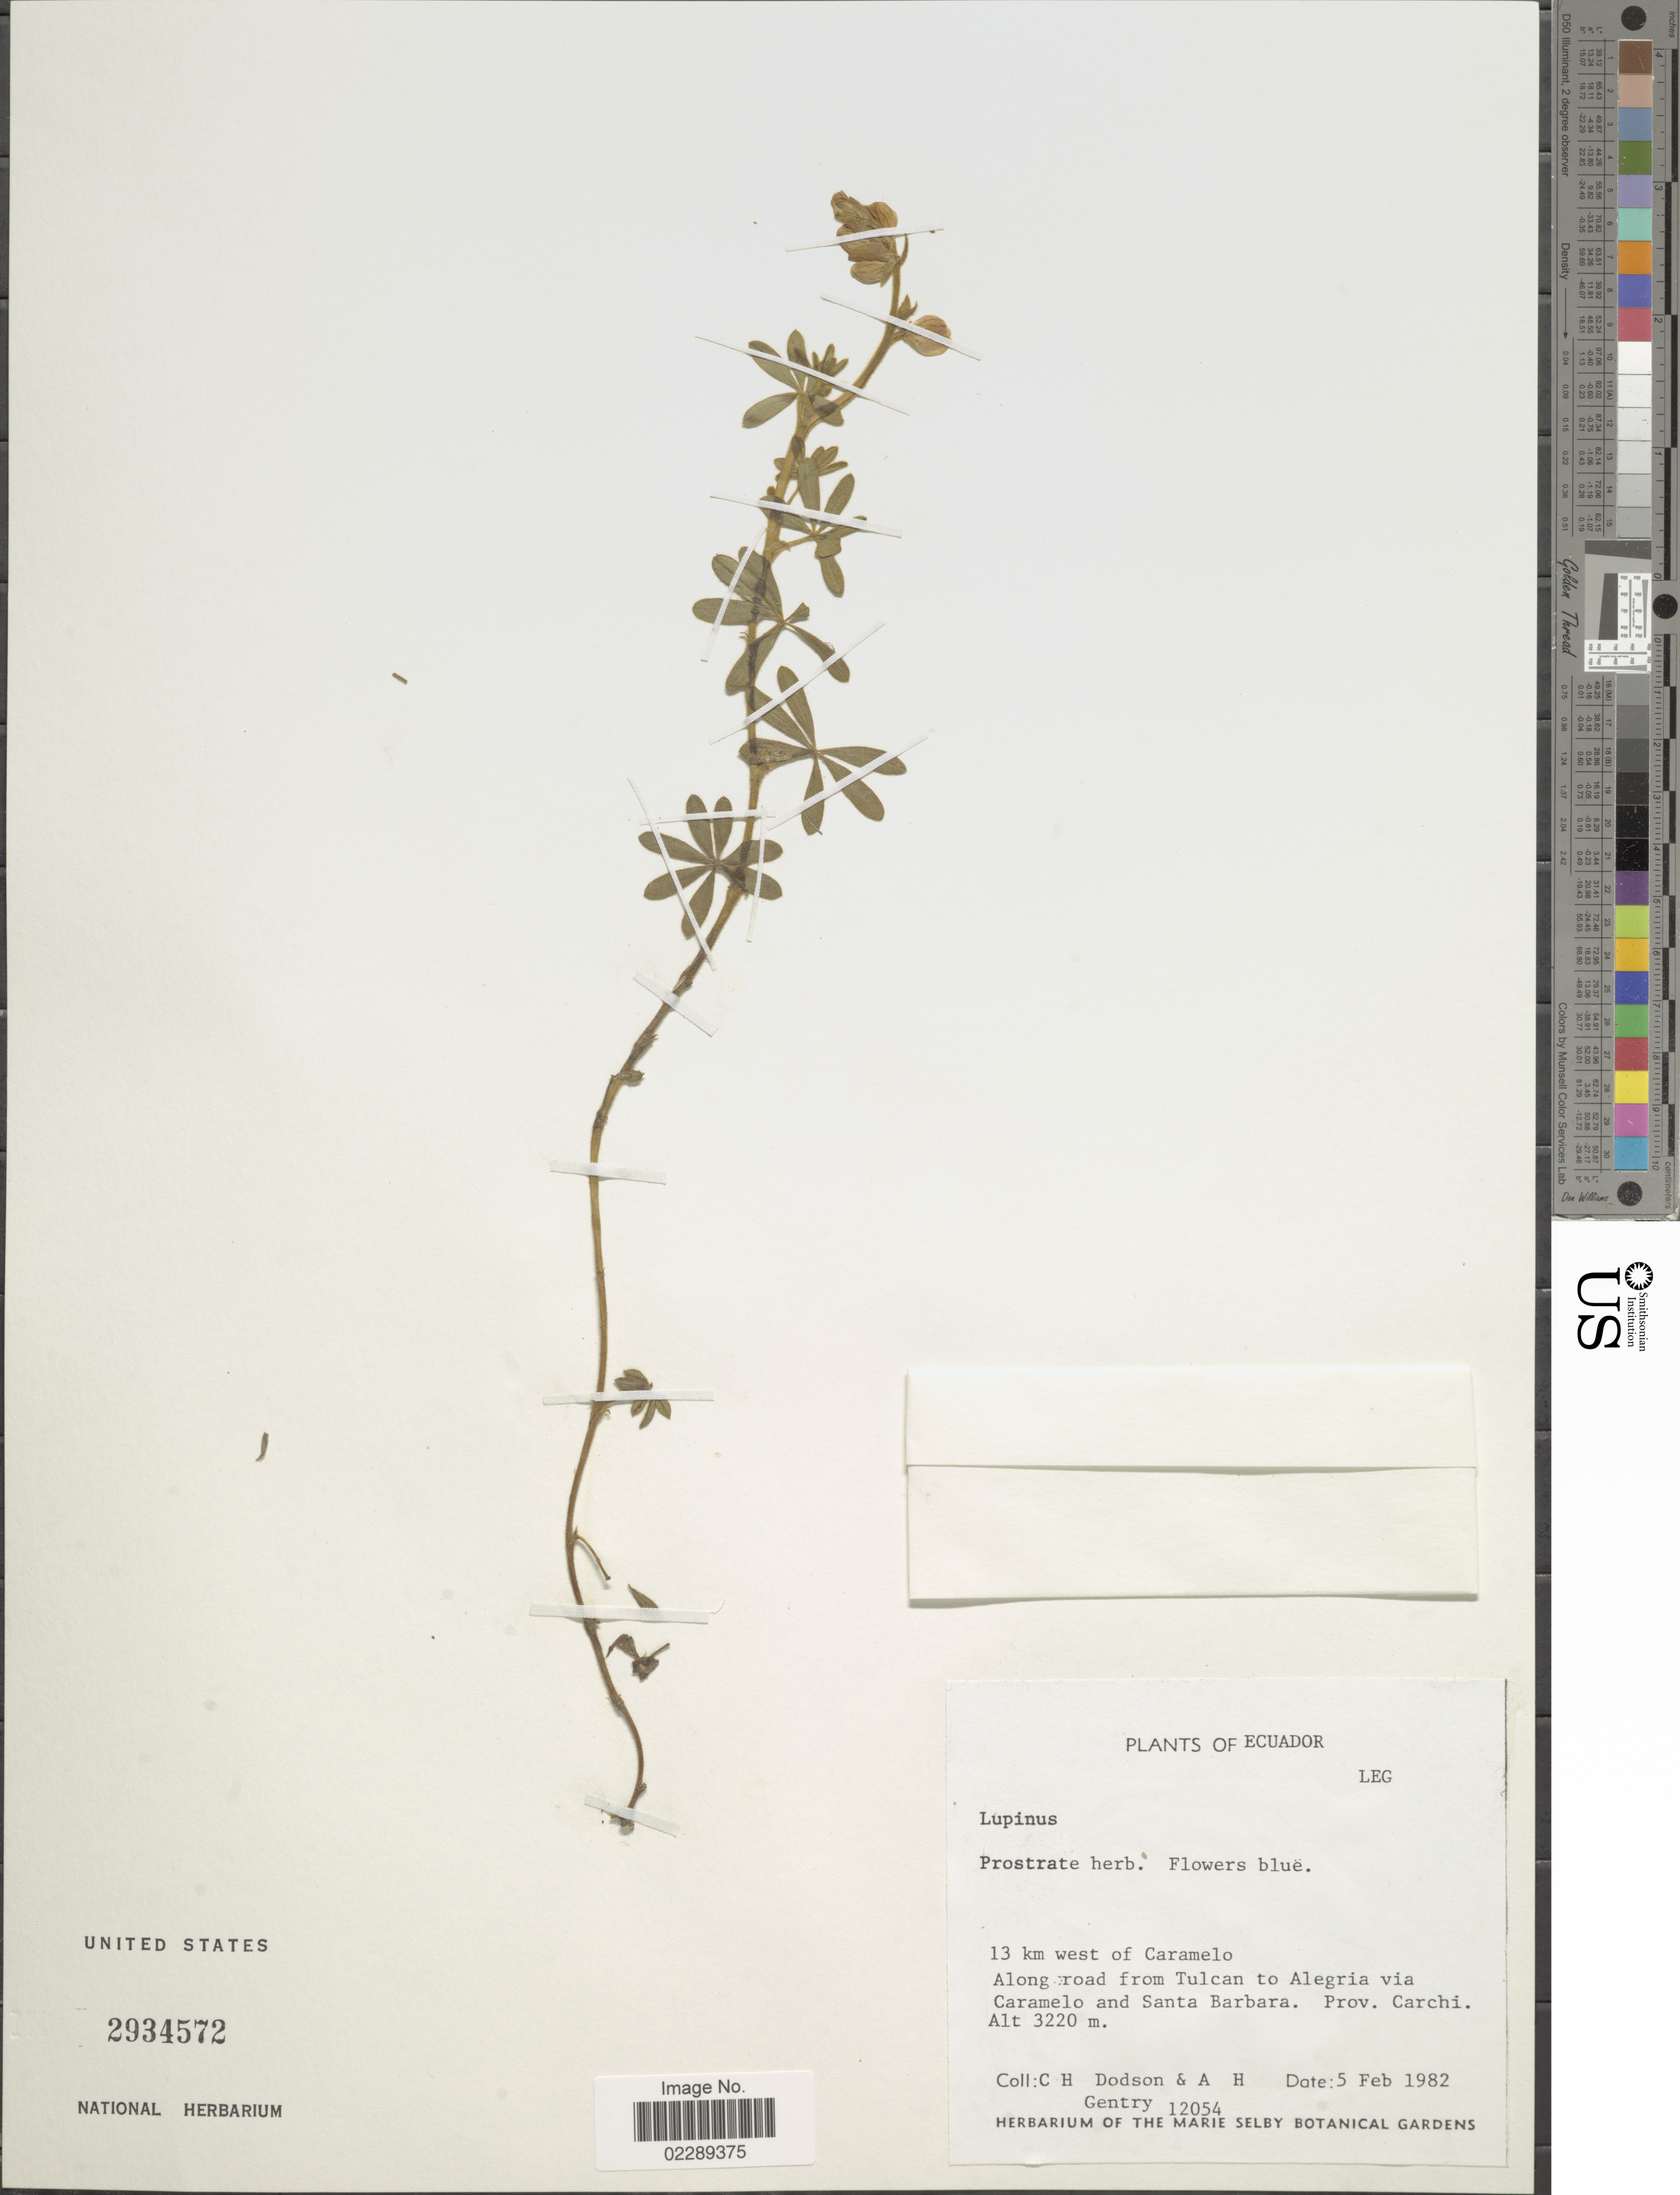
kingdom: Plantae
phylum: Tracheophyta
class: Magnoliopsida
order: Fabales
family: Fabaceae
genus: Lupinus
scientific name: Lupinus sp.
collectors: C. H. Dodson & A. H. Gentry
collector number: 12054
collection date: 1982-02-05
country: Ecuador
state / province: Carchi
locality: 13 km west of Caramelo. Along road from Tulcan to Alegria via Caramelo and Santa Barbara. Prov. Carchi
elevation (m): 3220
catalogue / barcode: US 2934572